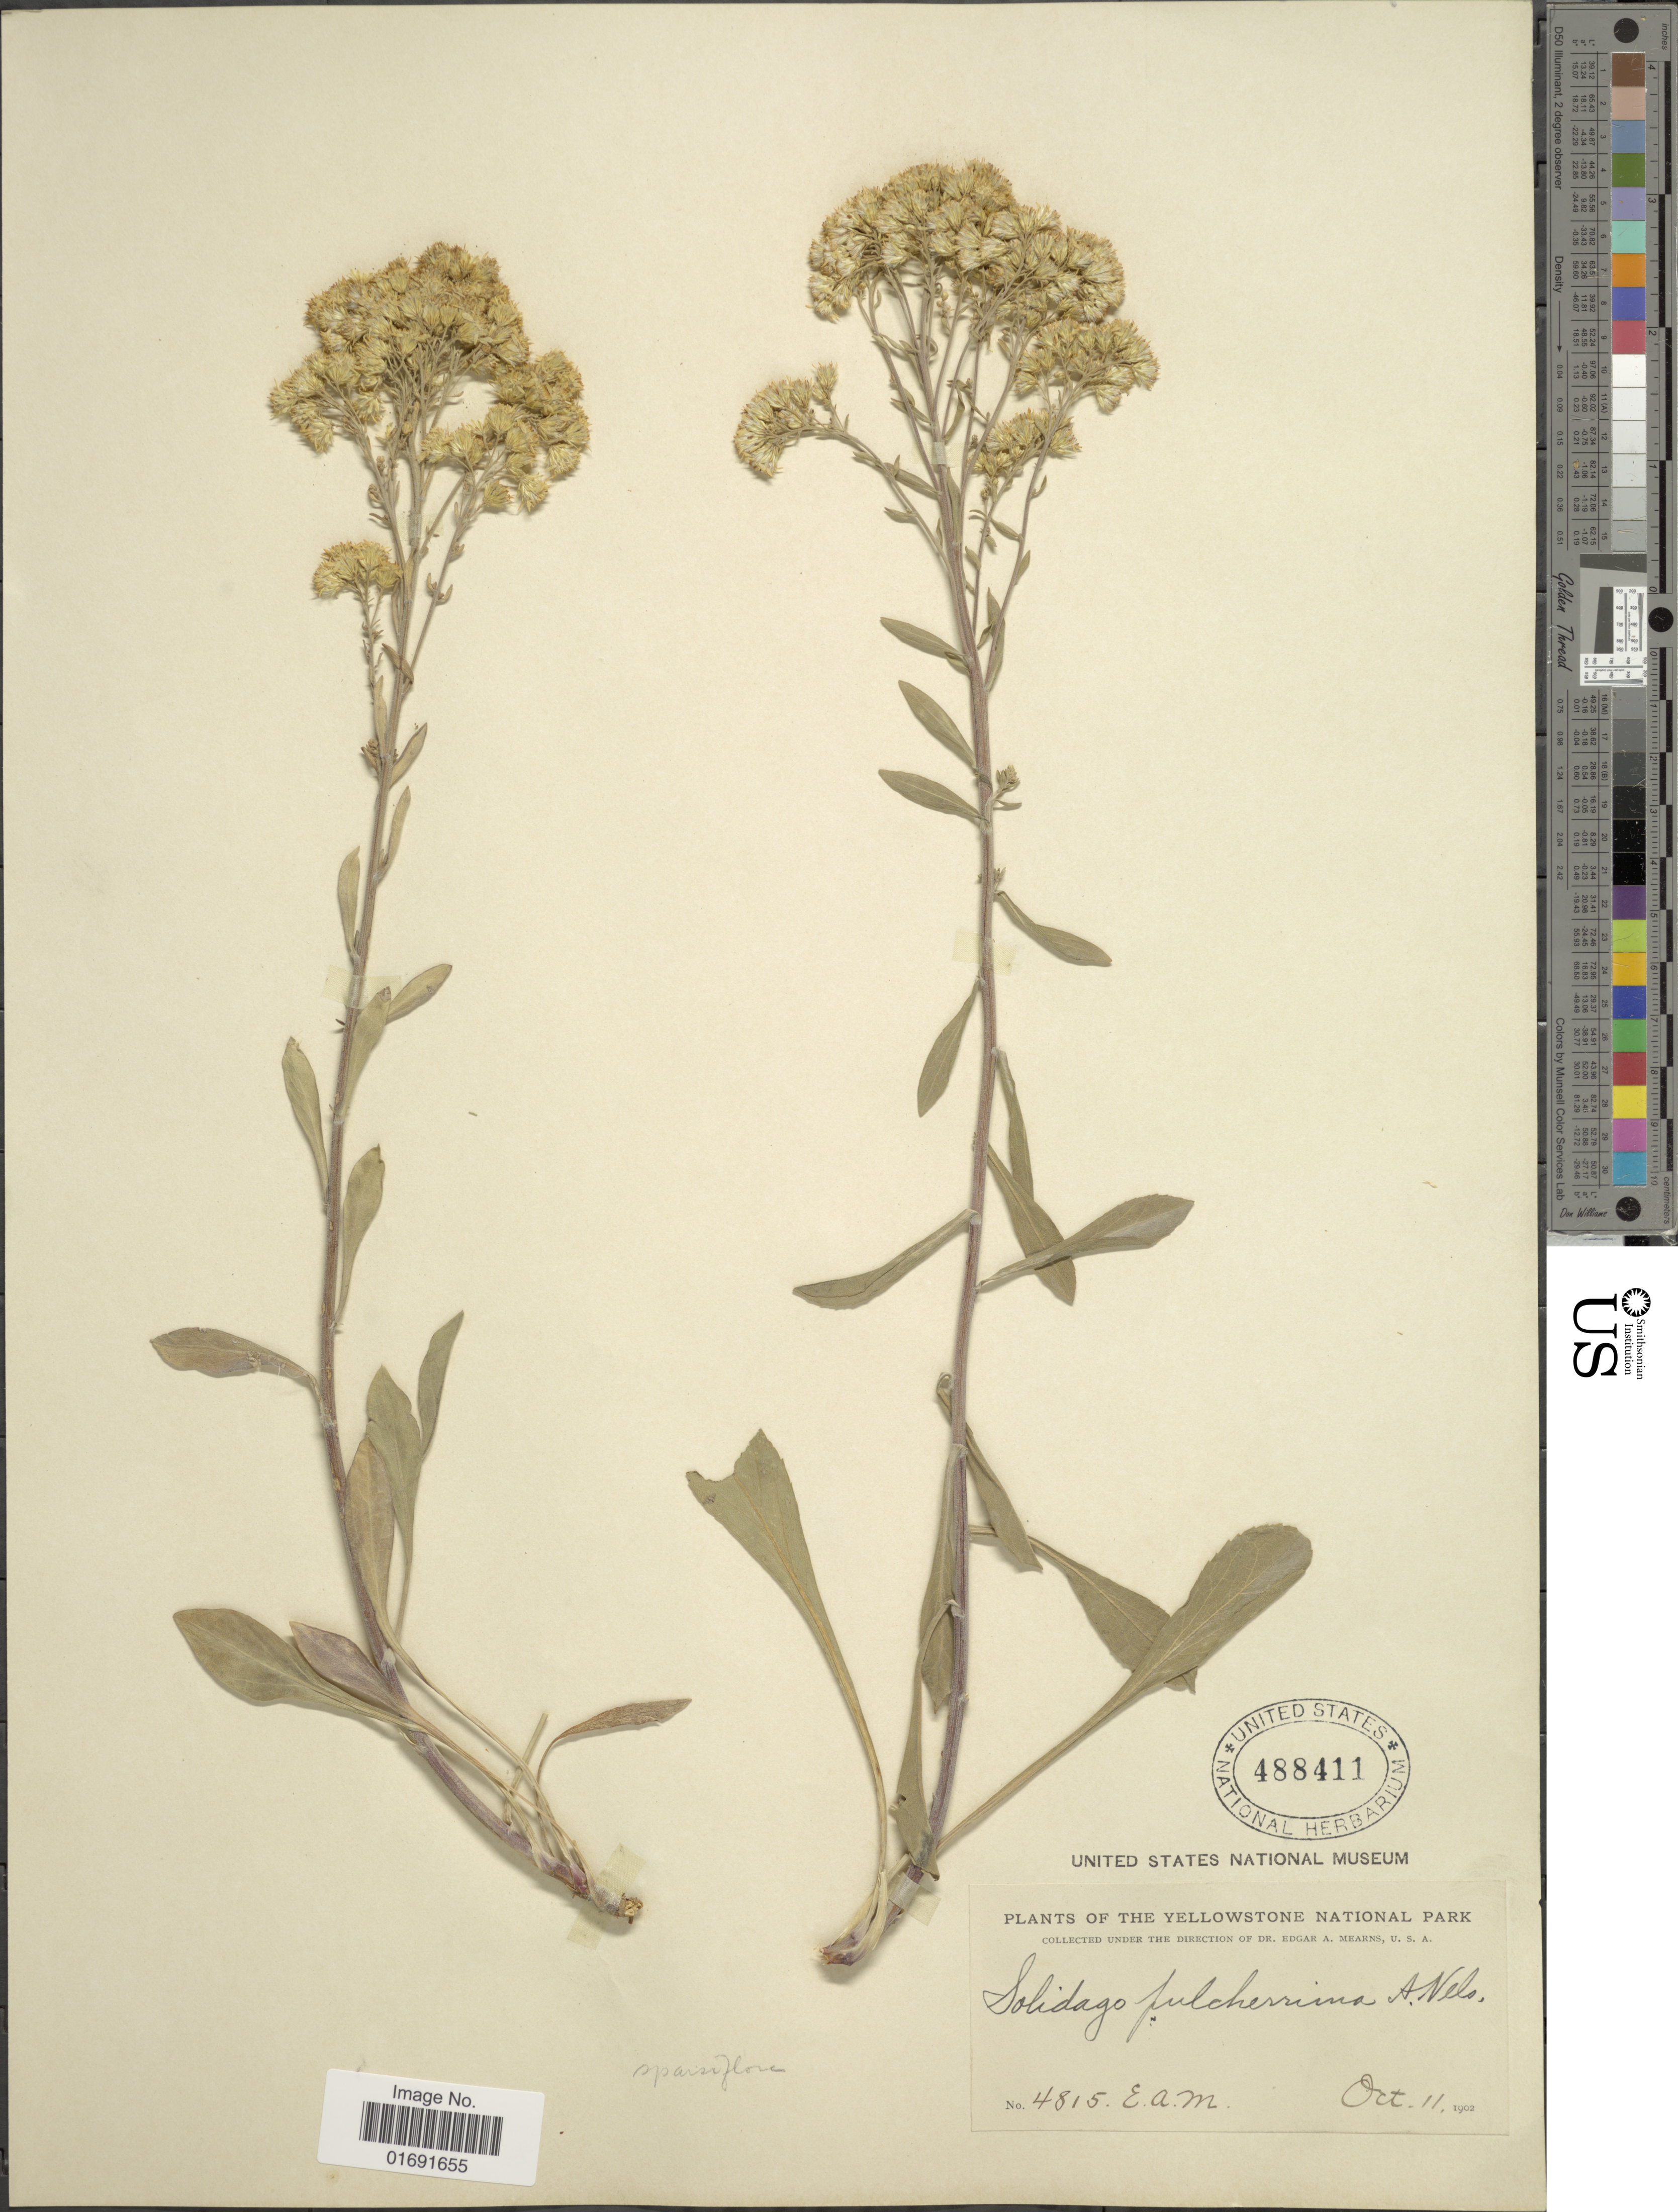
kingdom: Plantae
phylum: Tracheophyta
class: Magnoliopsida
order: Asterales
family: Asteraceae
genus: Solidago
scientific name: Solidago velutina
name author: DC.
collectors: E. A. Mearns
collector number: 4815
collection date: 1902-10-11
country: United States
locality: Yellowstone National Park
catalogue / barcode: US 488411